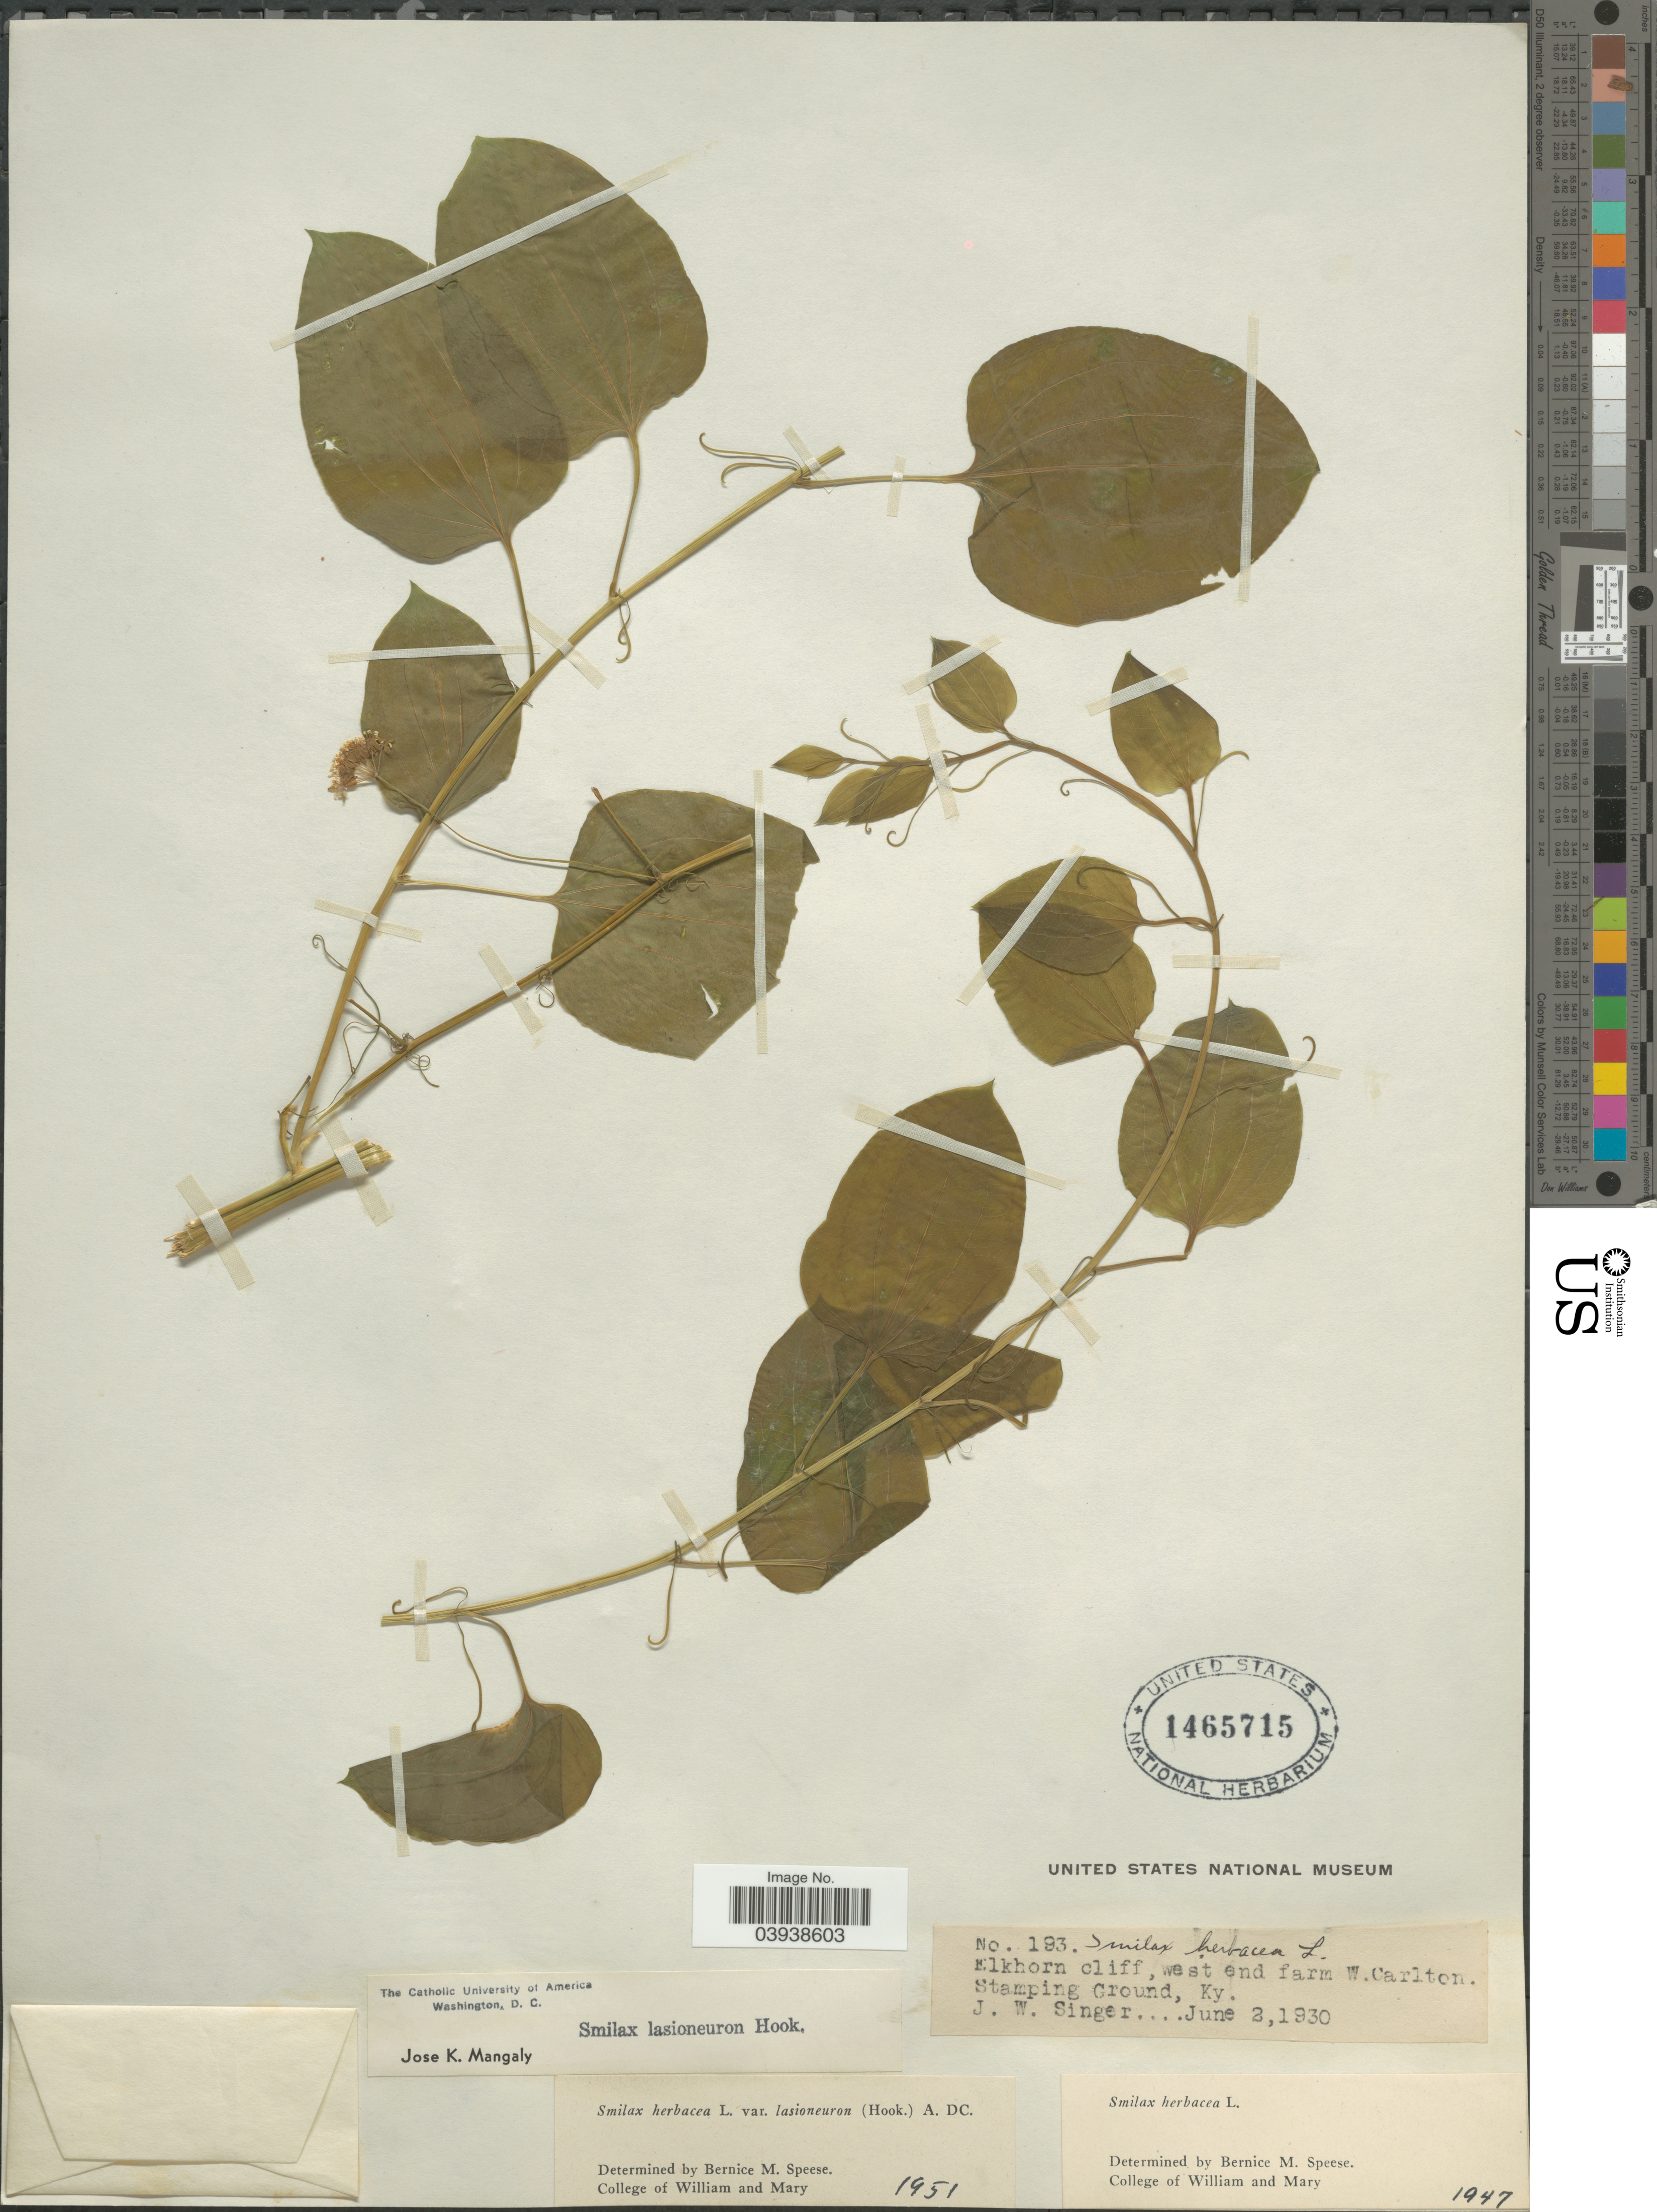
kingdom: Plantae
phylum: Tracheophyta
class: Liliopsida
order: Liliales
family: Smilacaceae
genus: Smilax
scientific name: Smilax herbacea var. lasioneuron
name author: (Hook.) A. DC.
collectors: J. EW. Singer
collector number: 193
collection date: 1930-06-02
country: United States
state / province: Kentucky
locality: Elkhorn cliff, west end farm W. Carlton. Stamping Ground.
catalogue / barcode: US 1465715